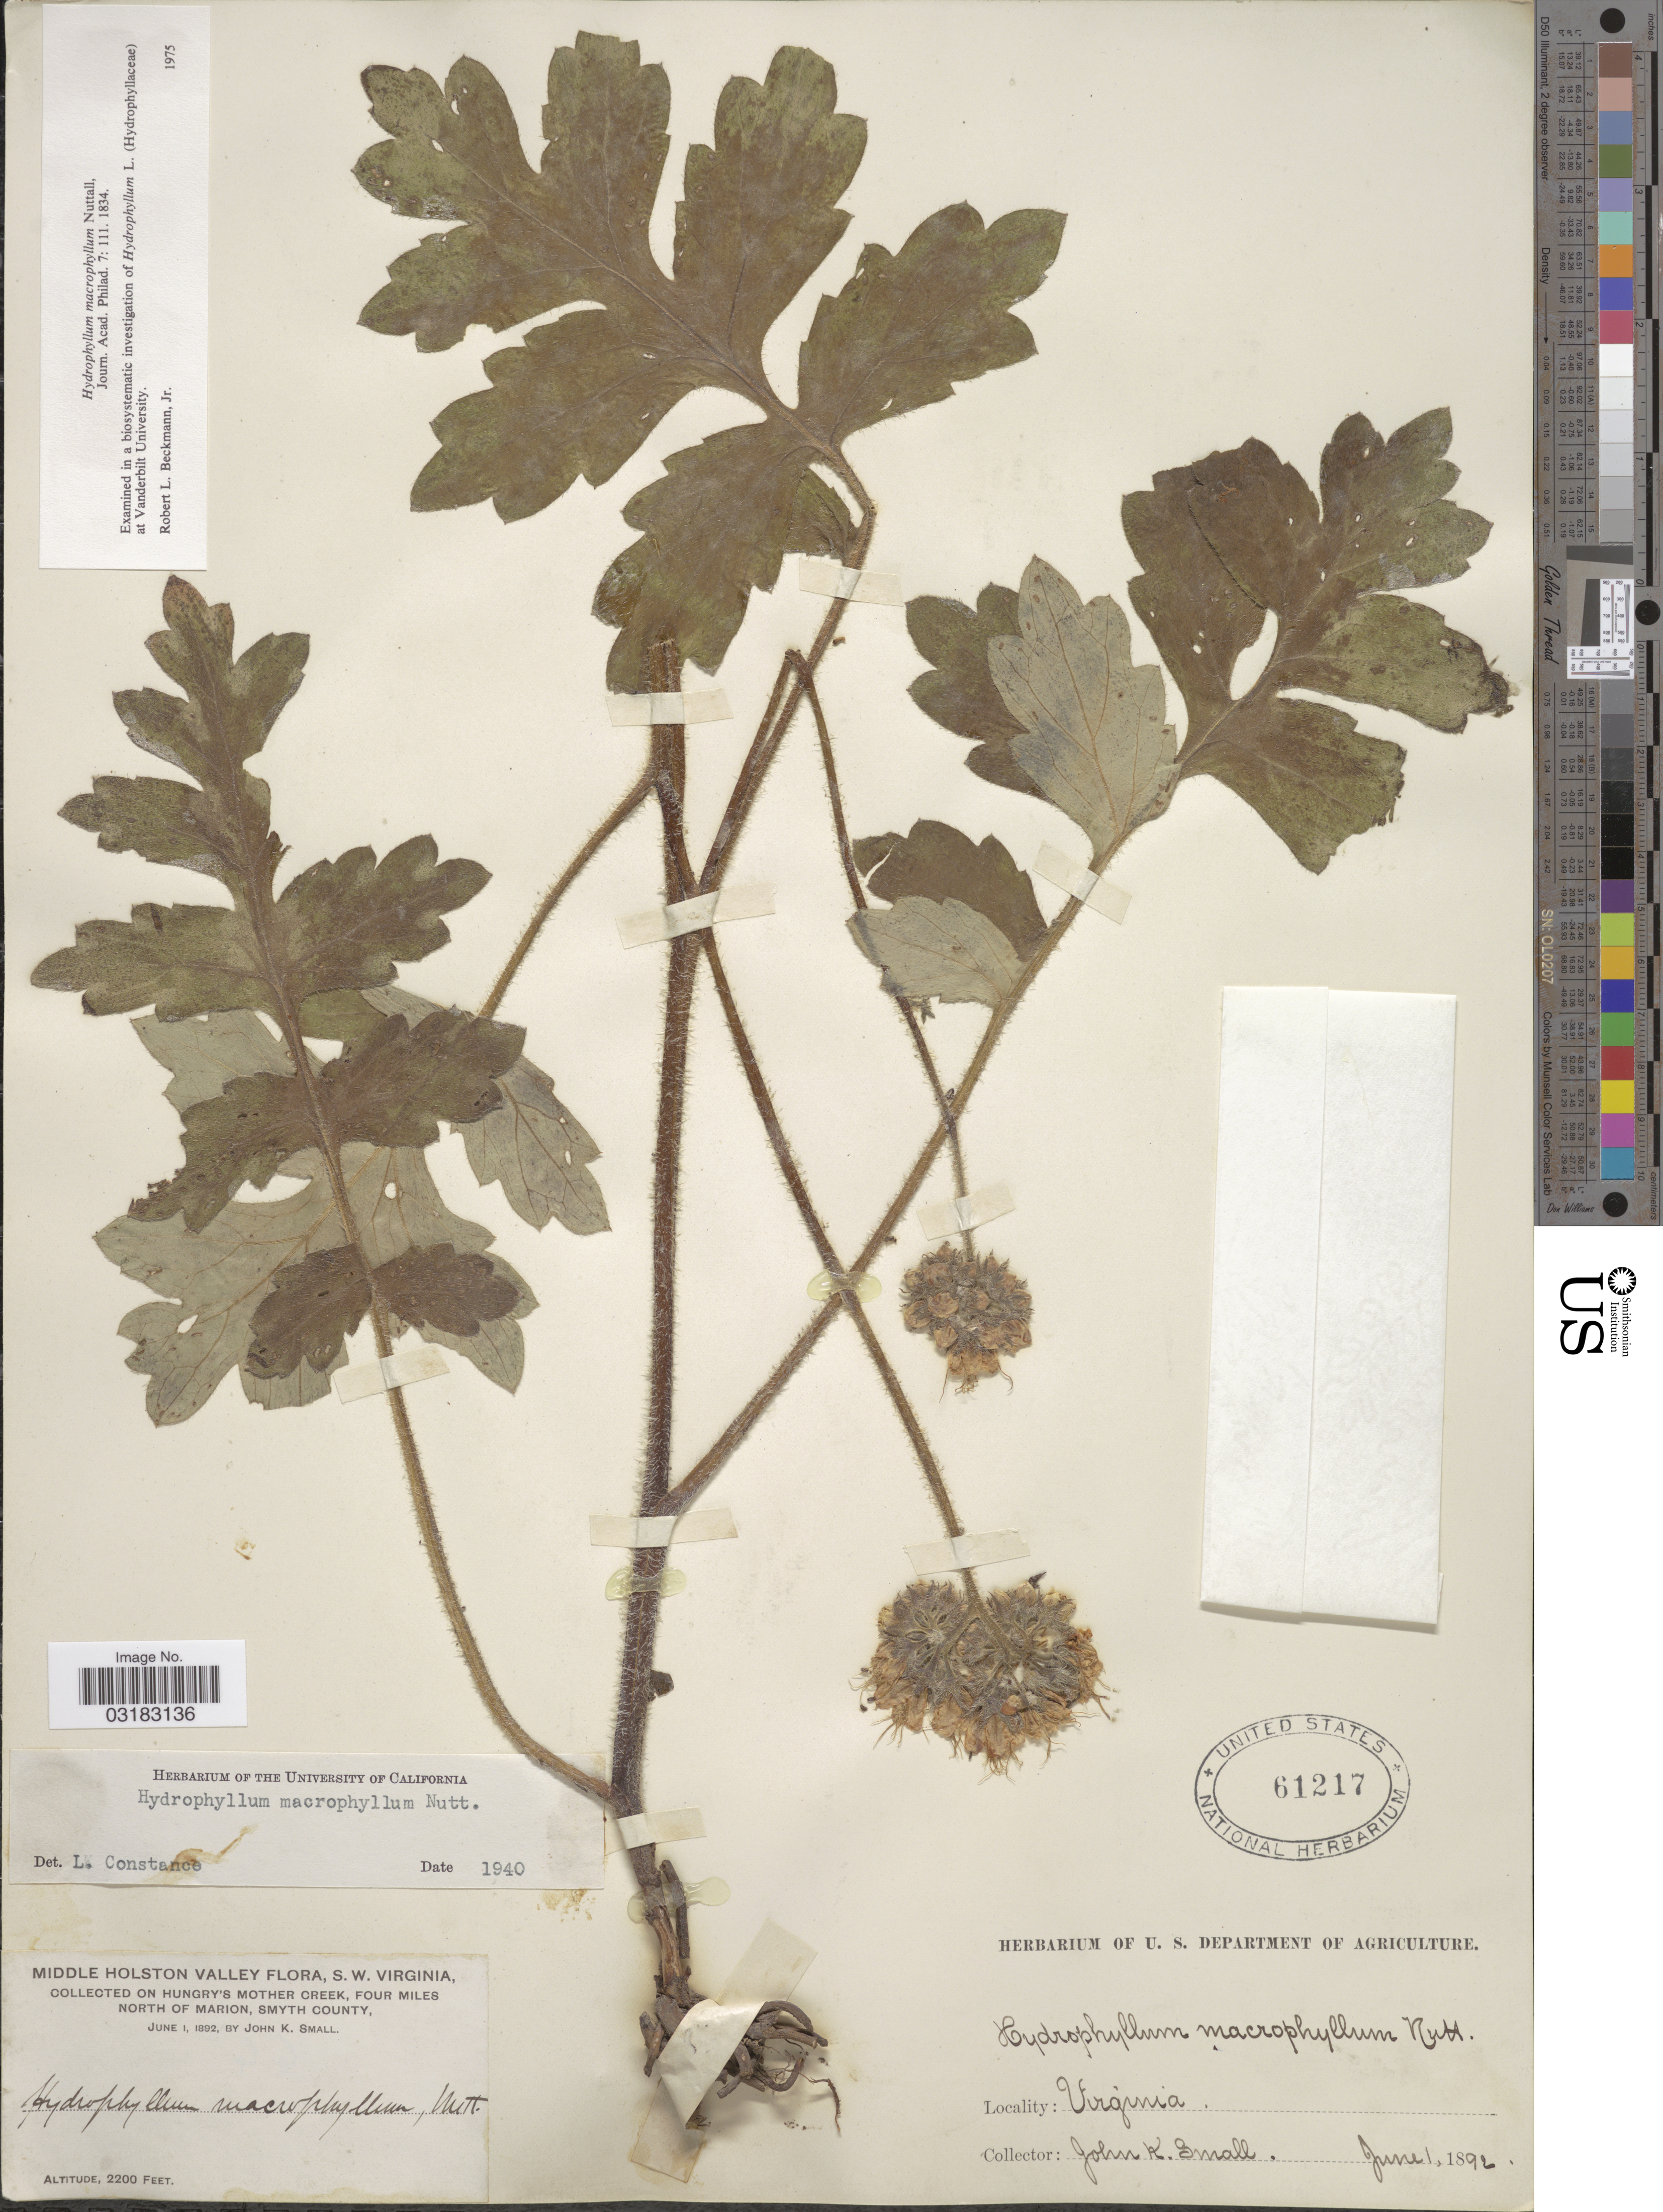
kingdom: Plantae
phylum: Tracheophyta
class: Magnoliopsida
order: Boraginales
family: Hydrophyllaceae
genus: Hydrophyllum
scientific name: Hydrophyllum macrophyllum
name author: Nutt.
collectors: J. K. Small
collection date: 1892-06-01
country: United States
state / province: Virginia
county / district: Smyth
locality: Middle Holston Valley, S.W. Virginia. On Hungry's Mother Creek, four miles north of Marion, Smyth County.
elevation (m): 671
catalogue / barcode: US 61217